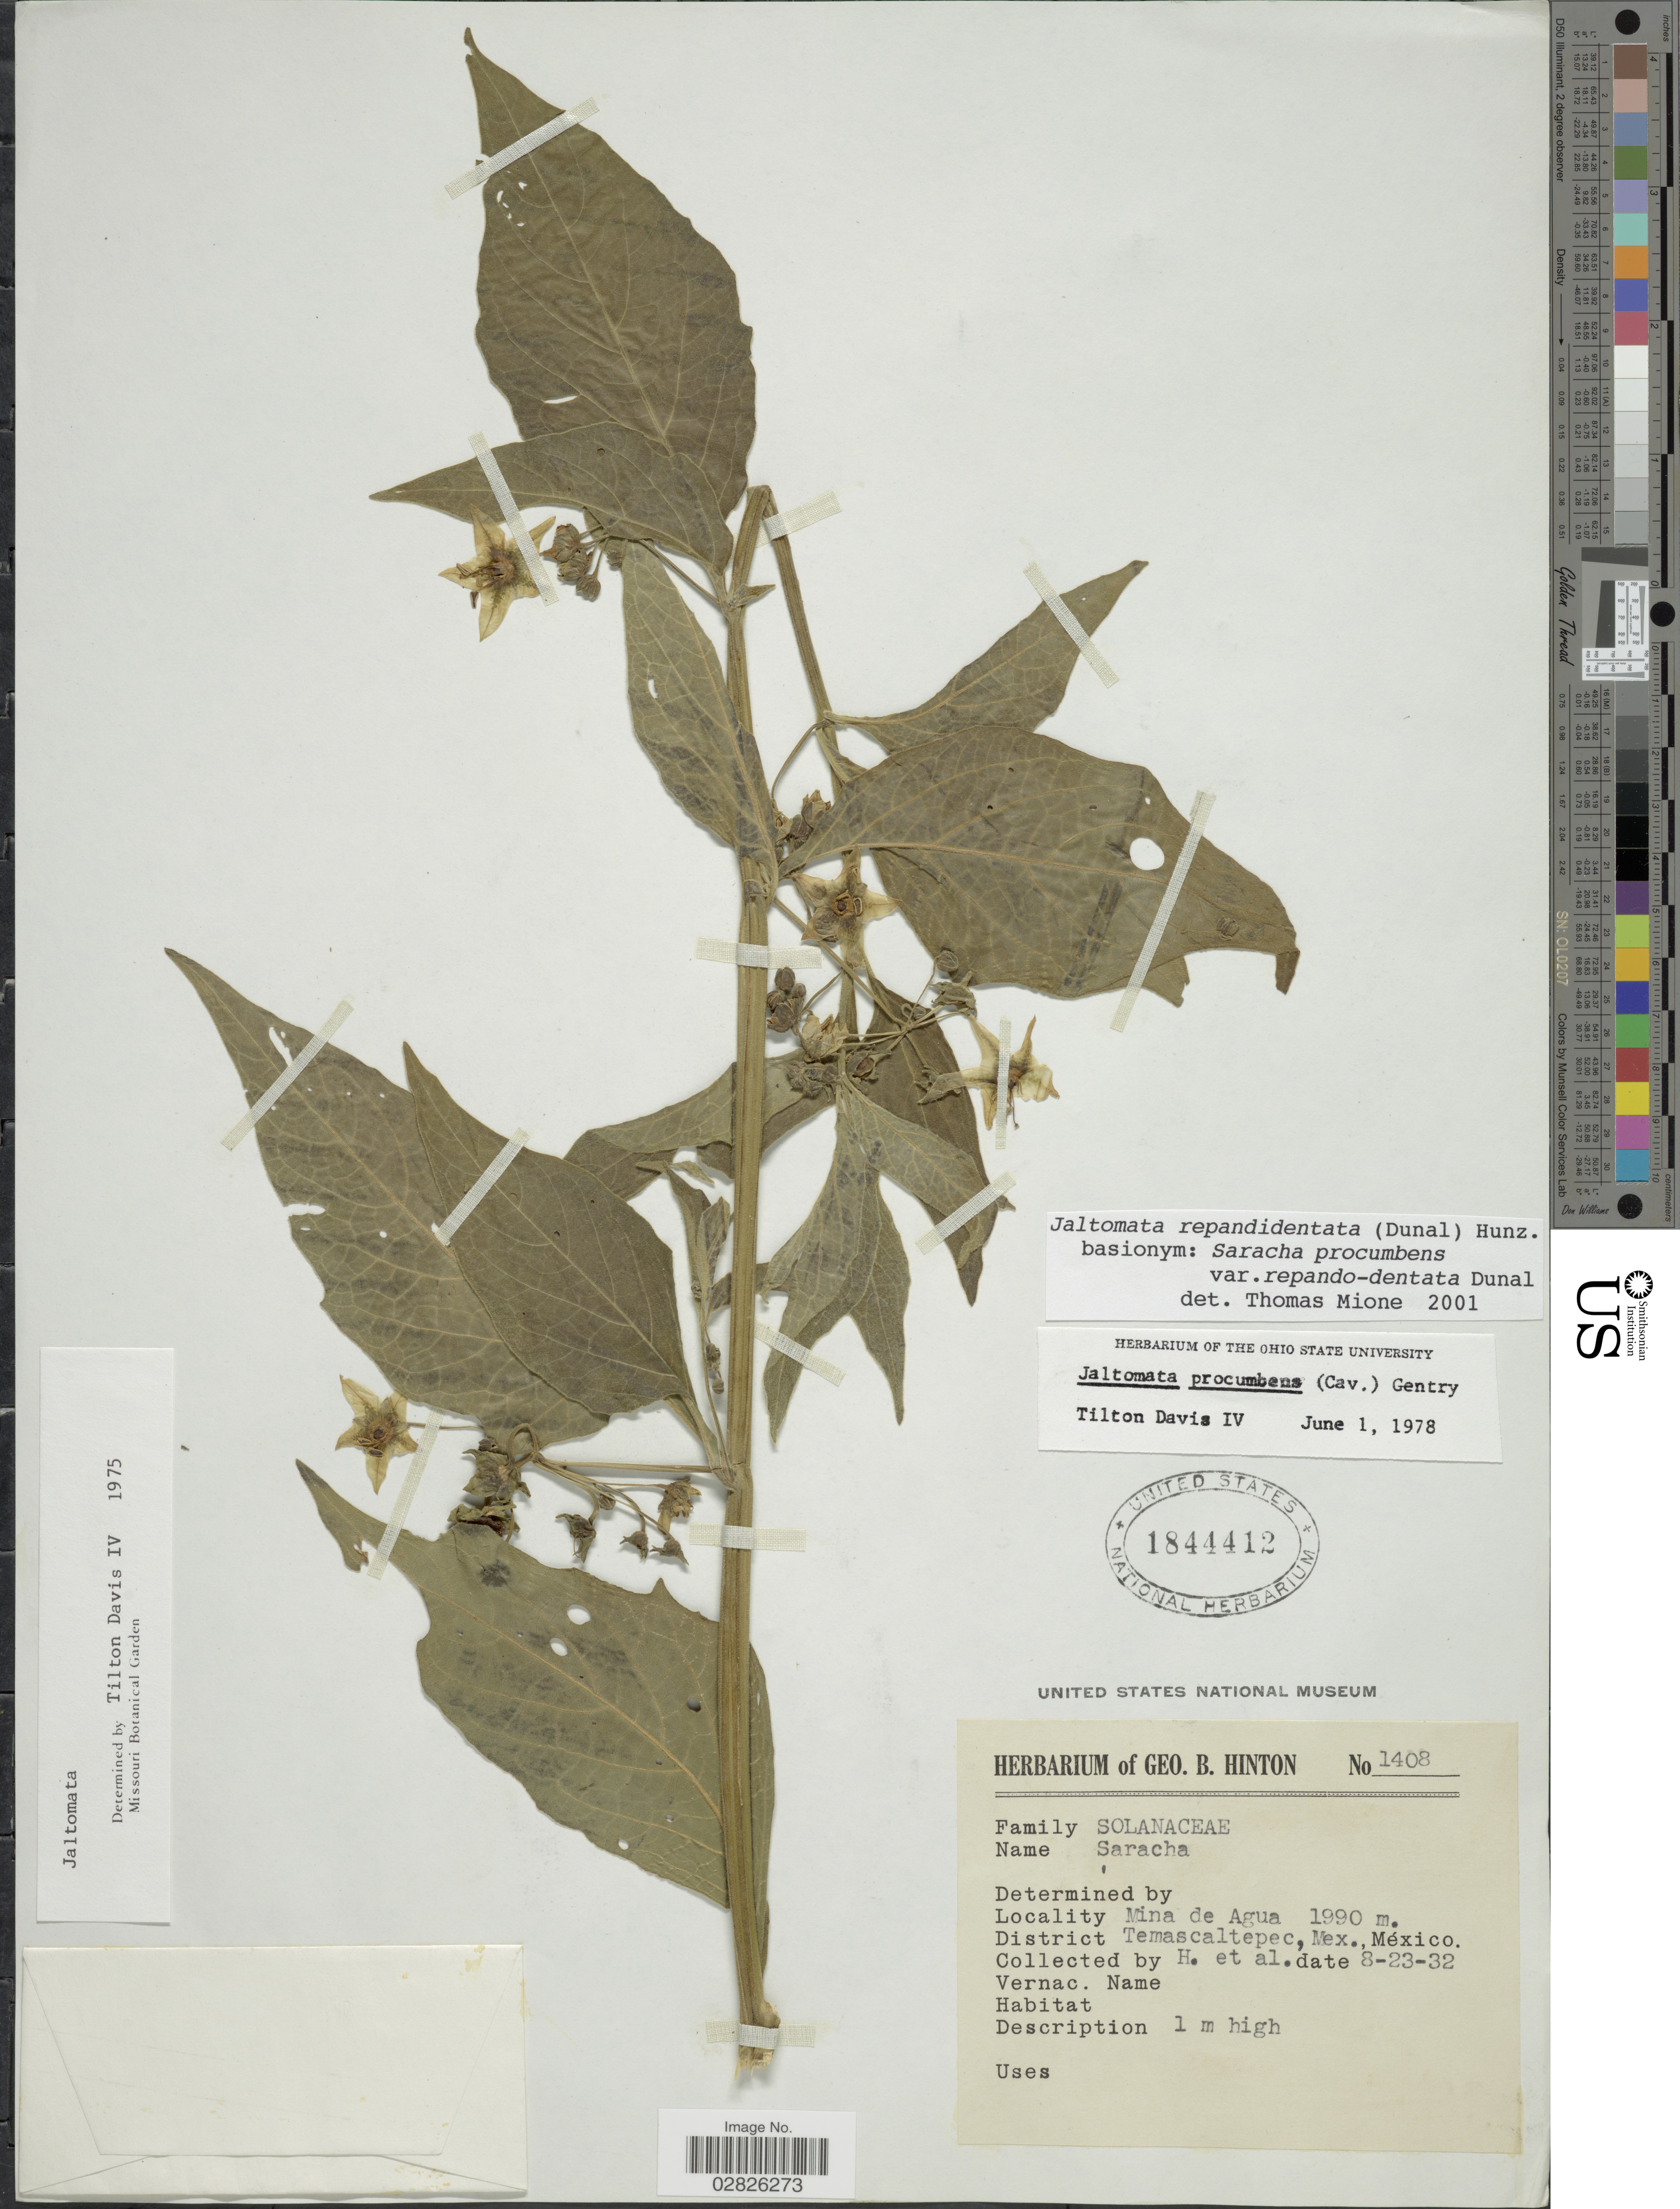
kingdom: Plantae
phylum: Tracheophyta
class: Magnoliopsida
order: Solanales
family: Solanaceae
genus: Jaltomata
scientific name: Jaltomata repandidentata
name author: (Dunal) Hunz.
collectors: G. B. Hinton & et al.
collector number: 1408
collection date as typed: Transcribed d/m/y: 23/8/32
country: Mexico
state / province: México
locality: Mina de Agua, District Temascaltepec.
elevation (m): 1990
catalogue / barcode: US 1844412